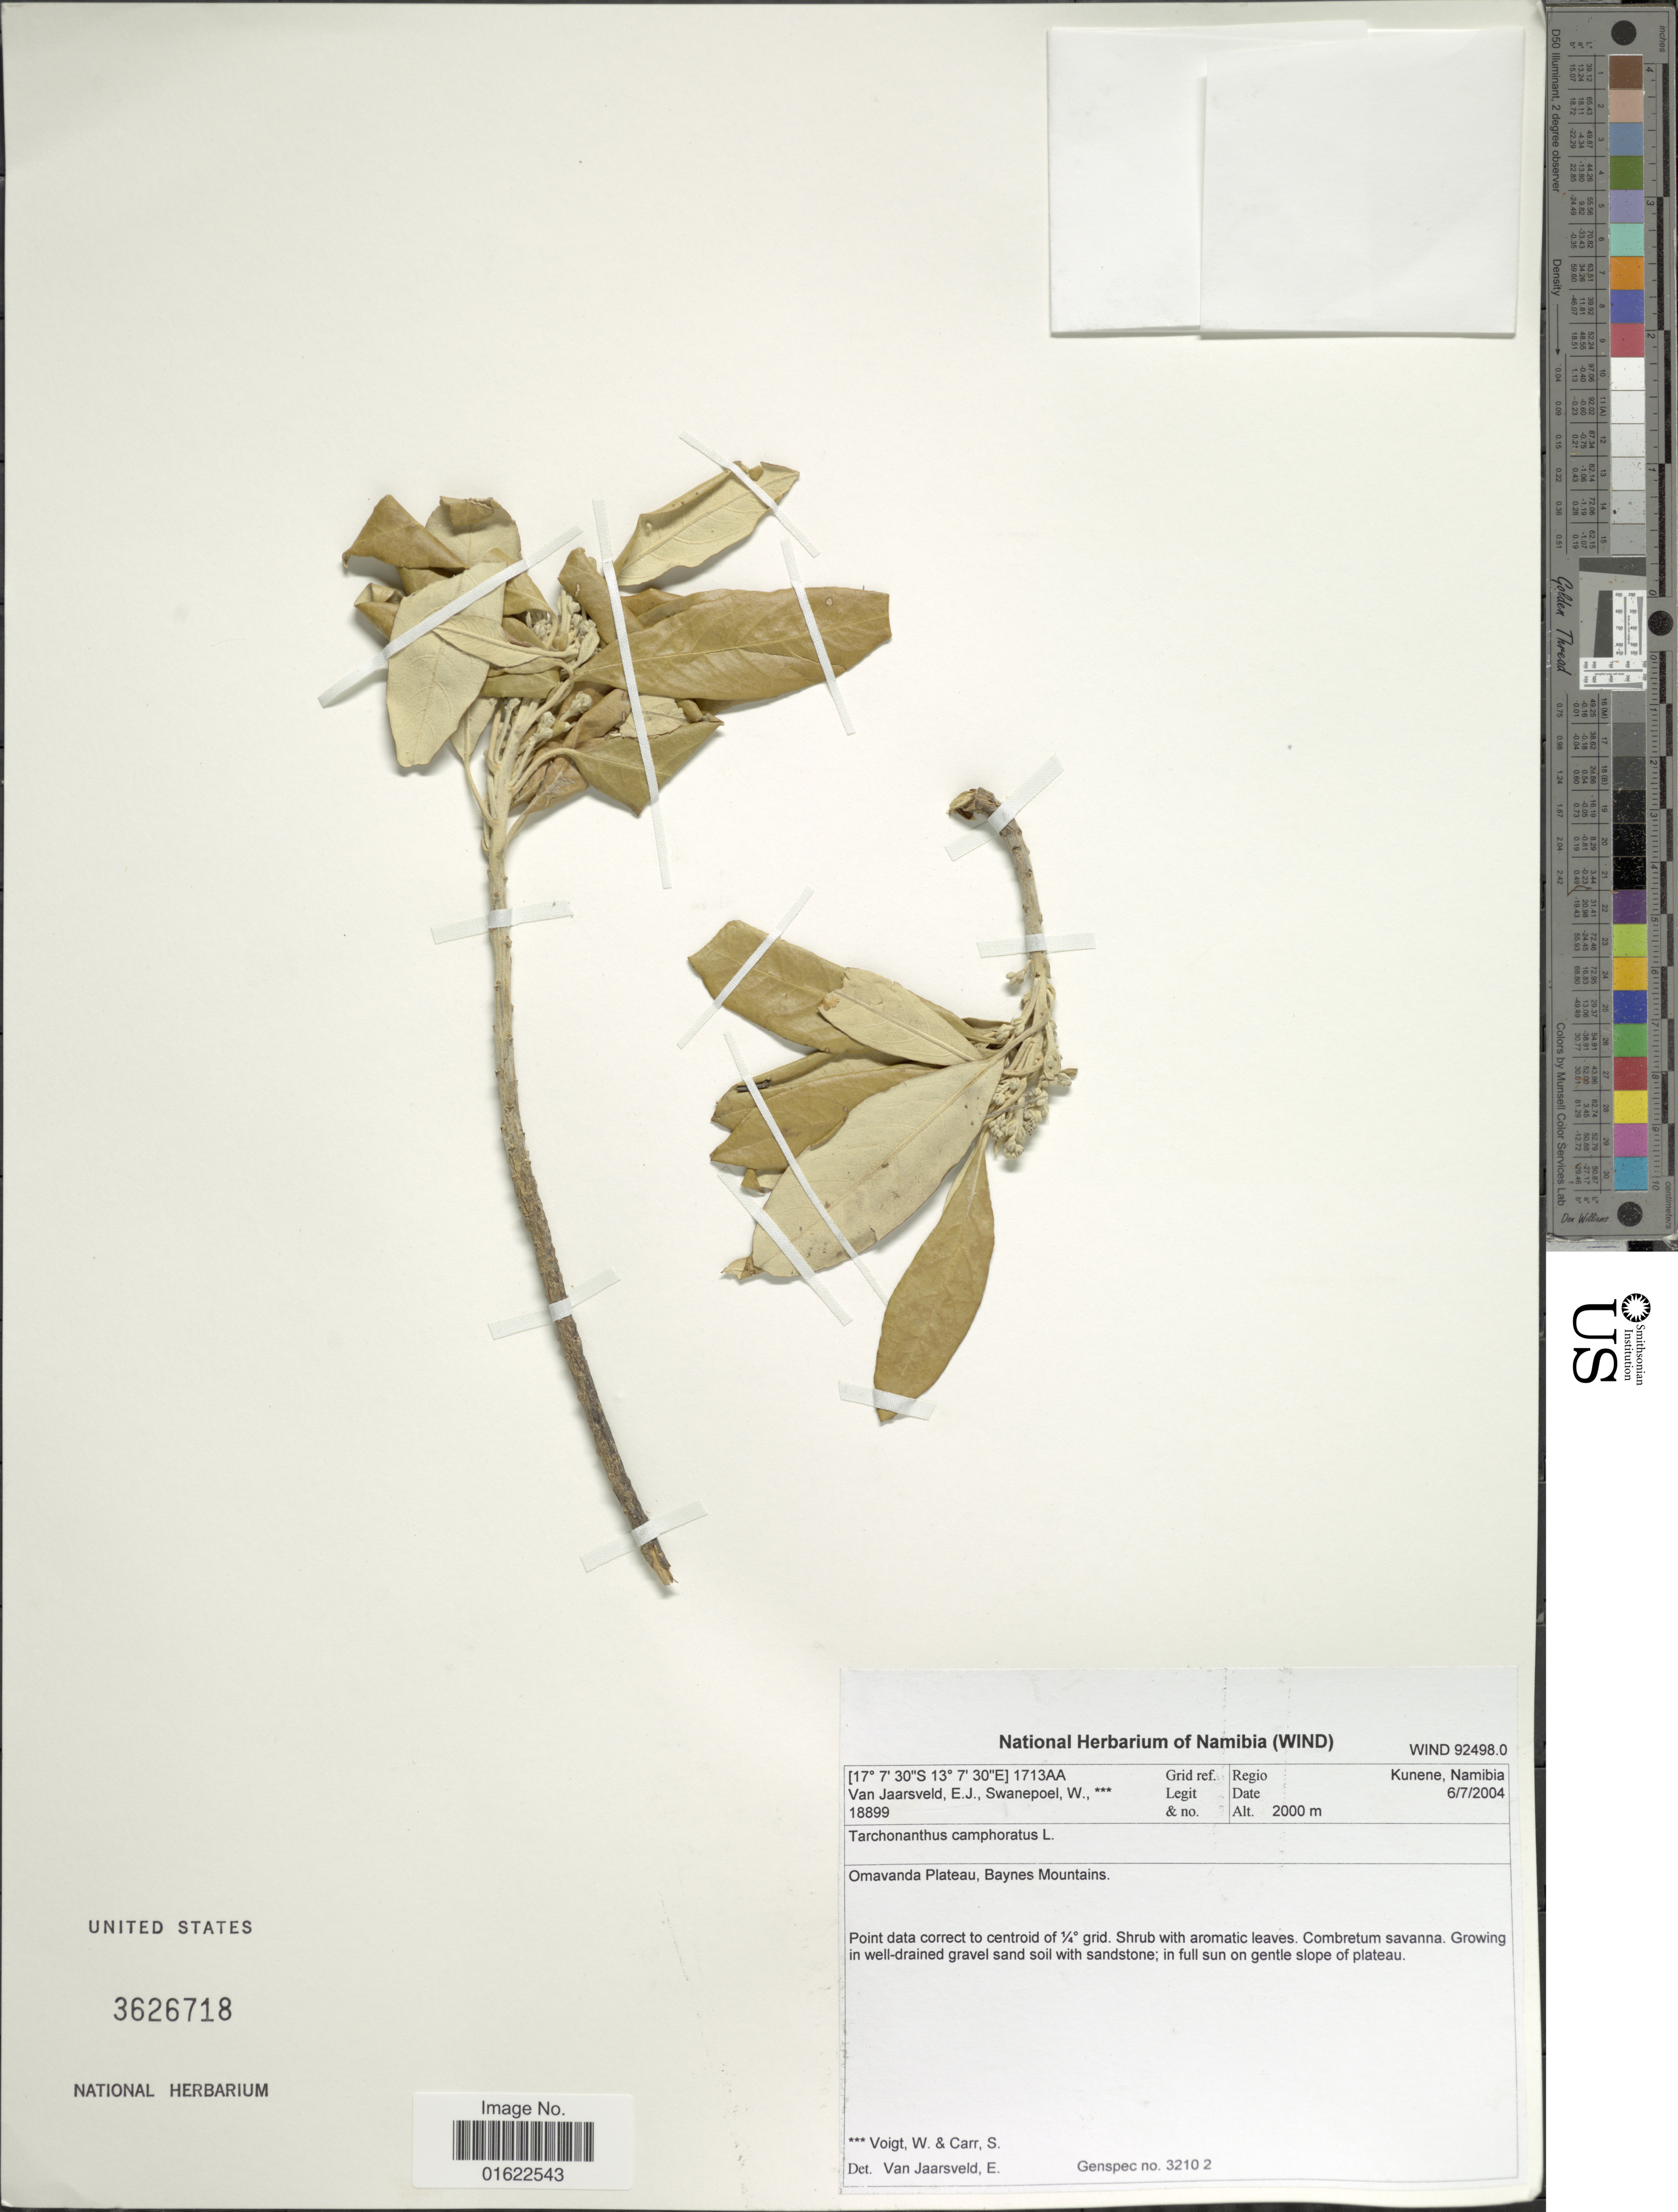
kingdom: Plantae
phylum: Tracheophyta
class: Magnoliopsida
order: Asterales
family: Asteraceae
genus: Tarchonanthus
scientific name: Tarchonanthus camphoratus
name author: L.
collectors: E. van Jaarsveld & W. Swanepoel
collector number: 18899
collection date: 2004-07-06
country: Namibia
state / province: Kunene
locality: Omavanda Plateau, Baynes Mountains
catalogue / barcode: US 3626718